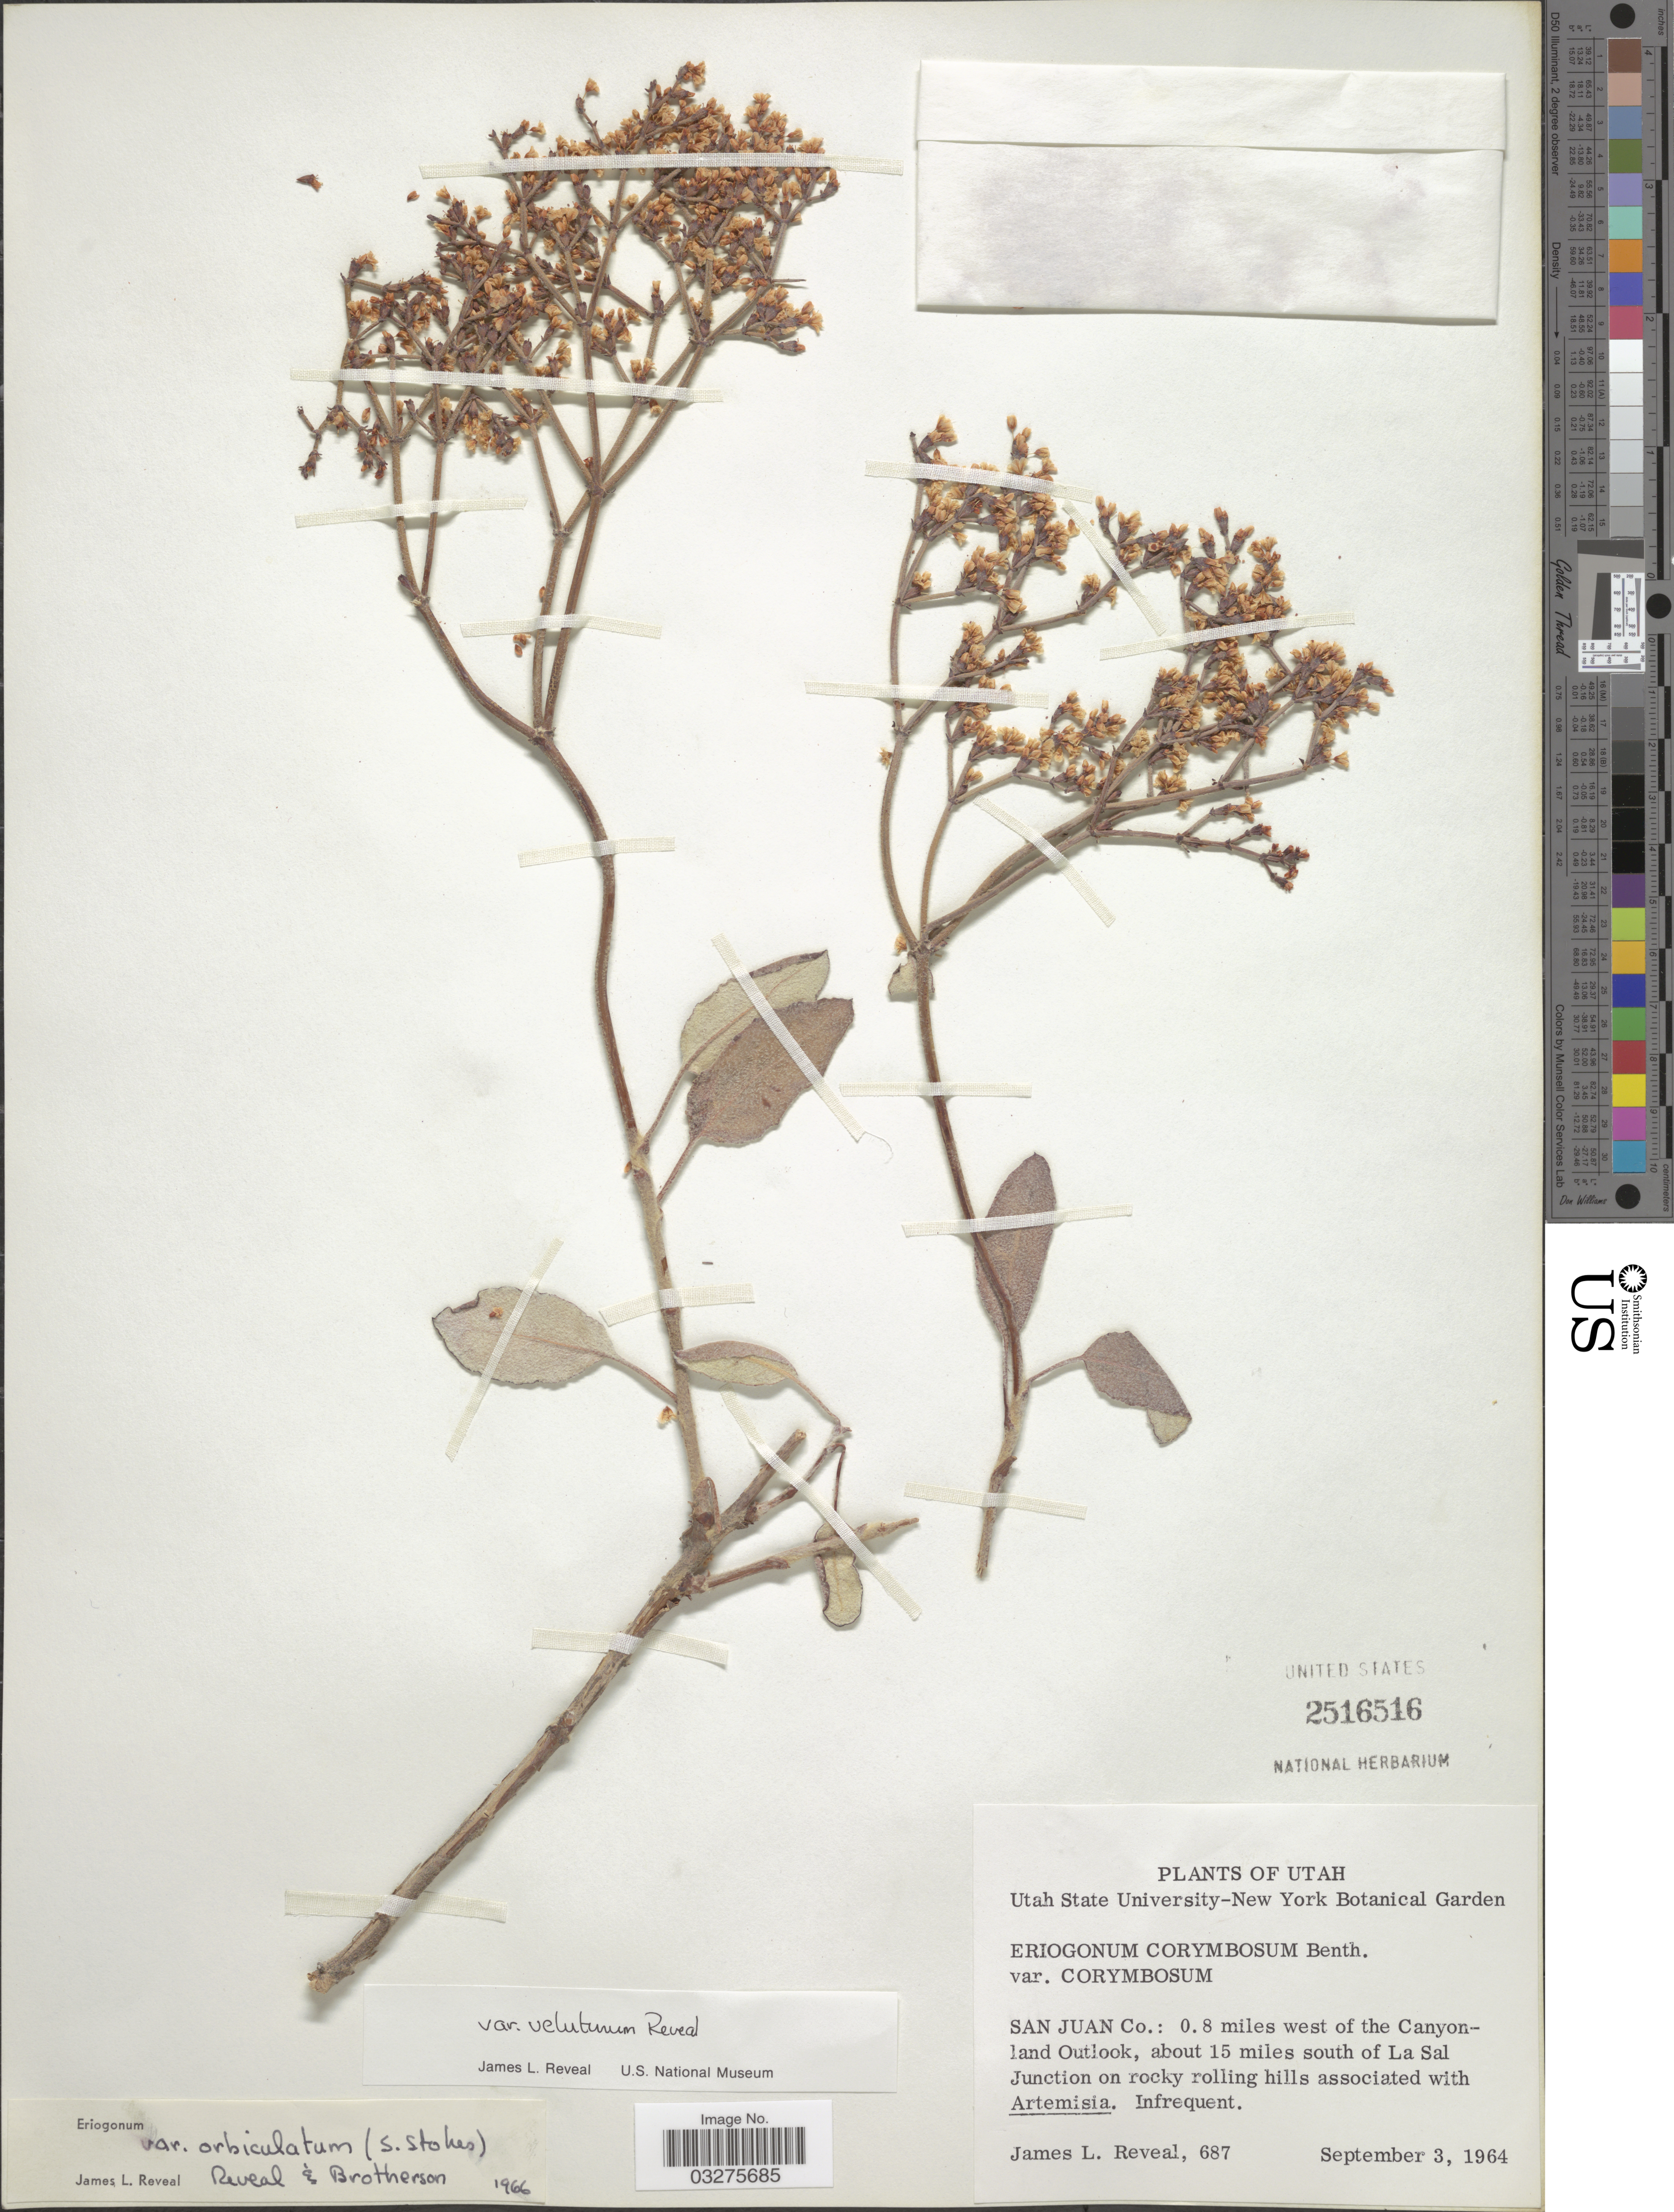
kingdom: Plantae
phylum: Tracheophyta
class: Magnoliopsida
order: Caryophyllales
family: Polygonaceae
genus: Eriogonum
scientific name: Eriogonum corymbosum var. velutinum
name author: Reveal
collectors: J. L. Reveal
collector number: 687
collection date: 1964-09-03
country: United States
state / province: Utah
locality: San Juan Co.: 0.8 miles west of Canyon-land outlook, about 15 miles south of La Sal Junction.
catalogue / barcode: US 2516516